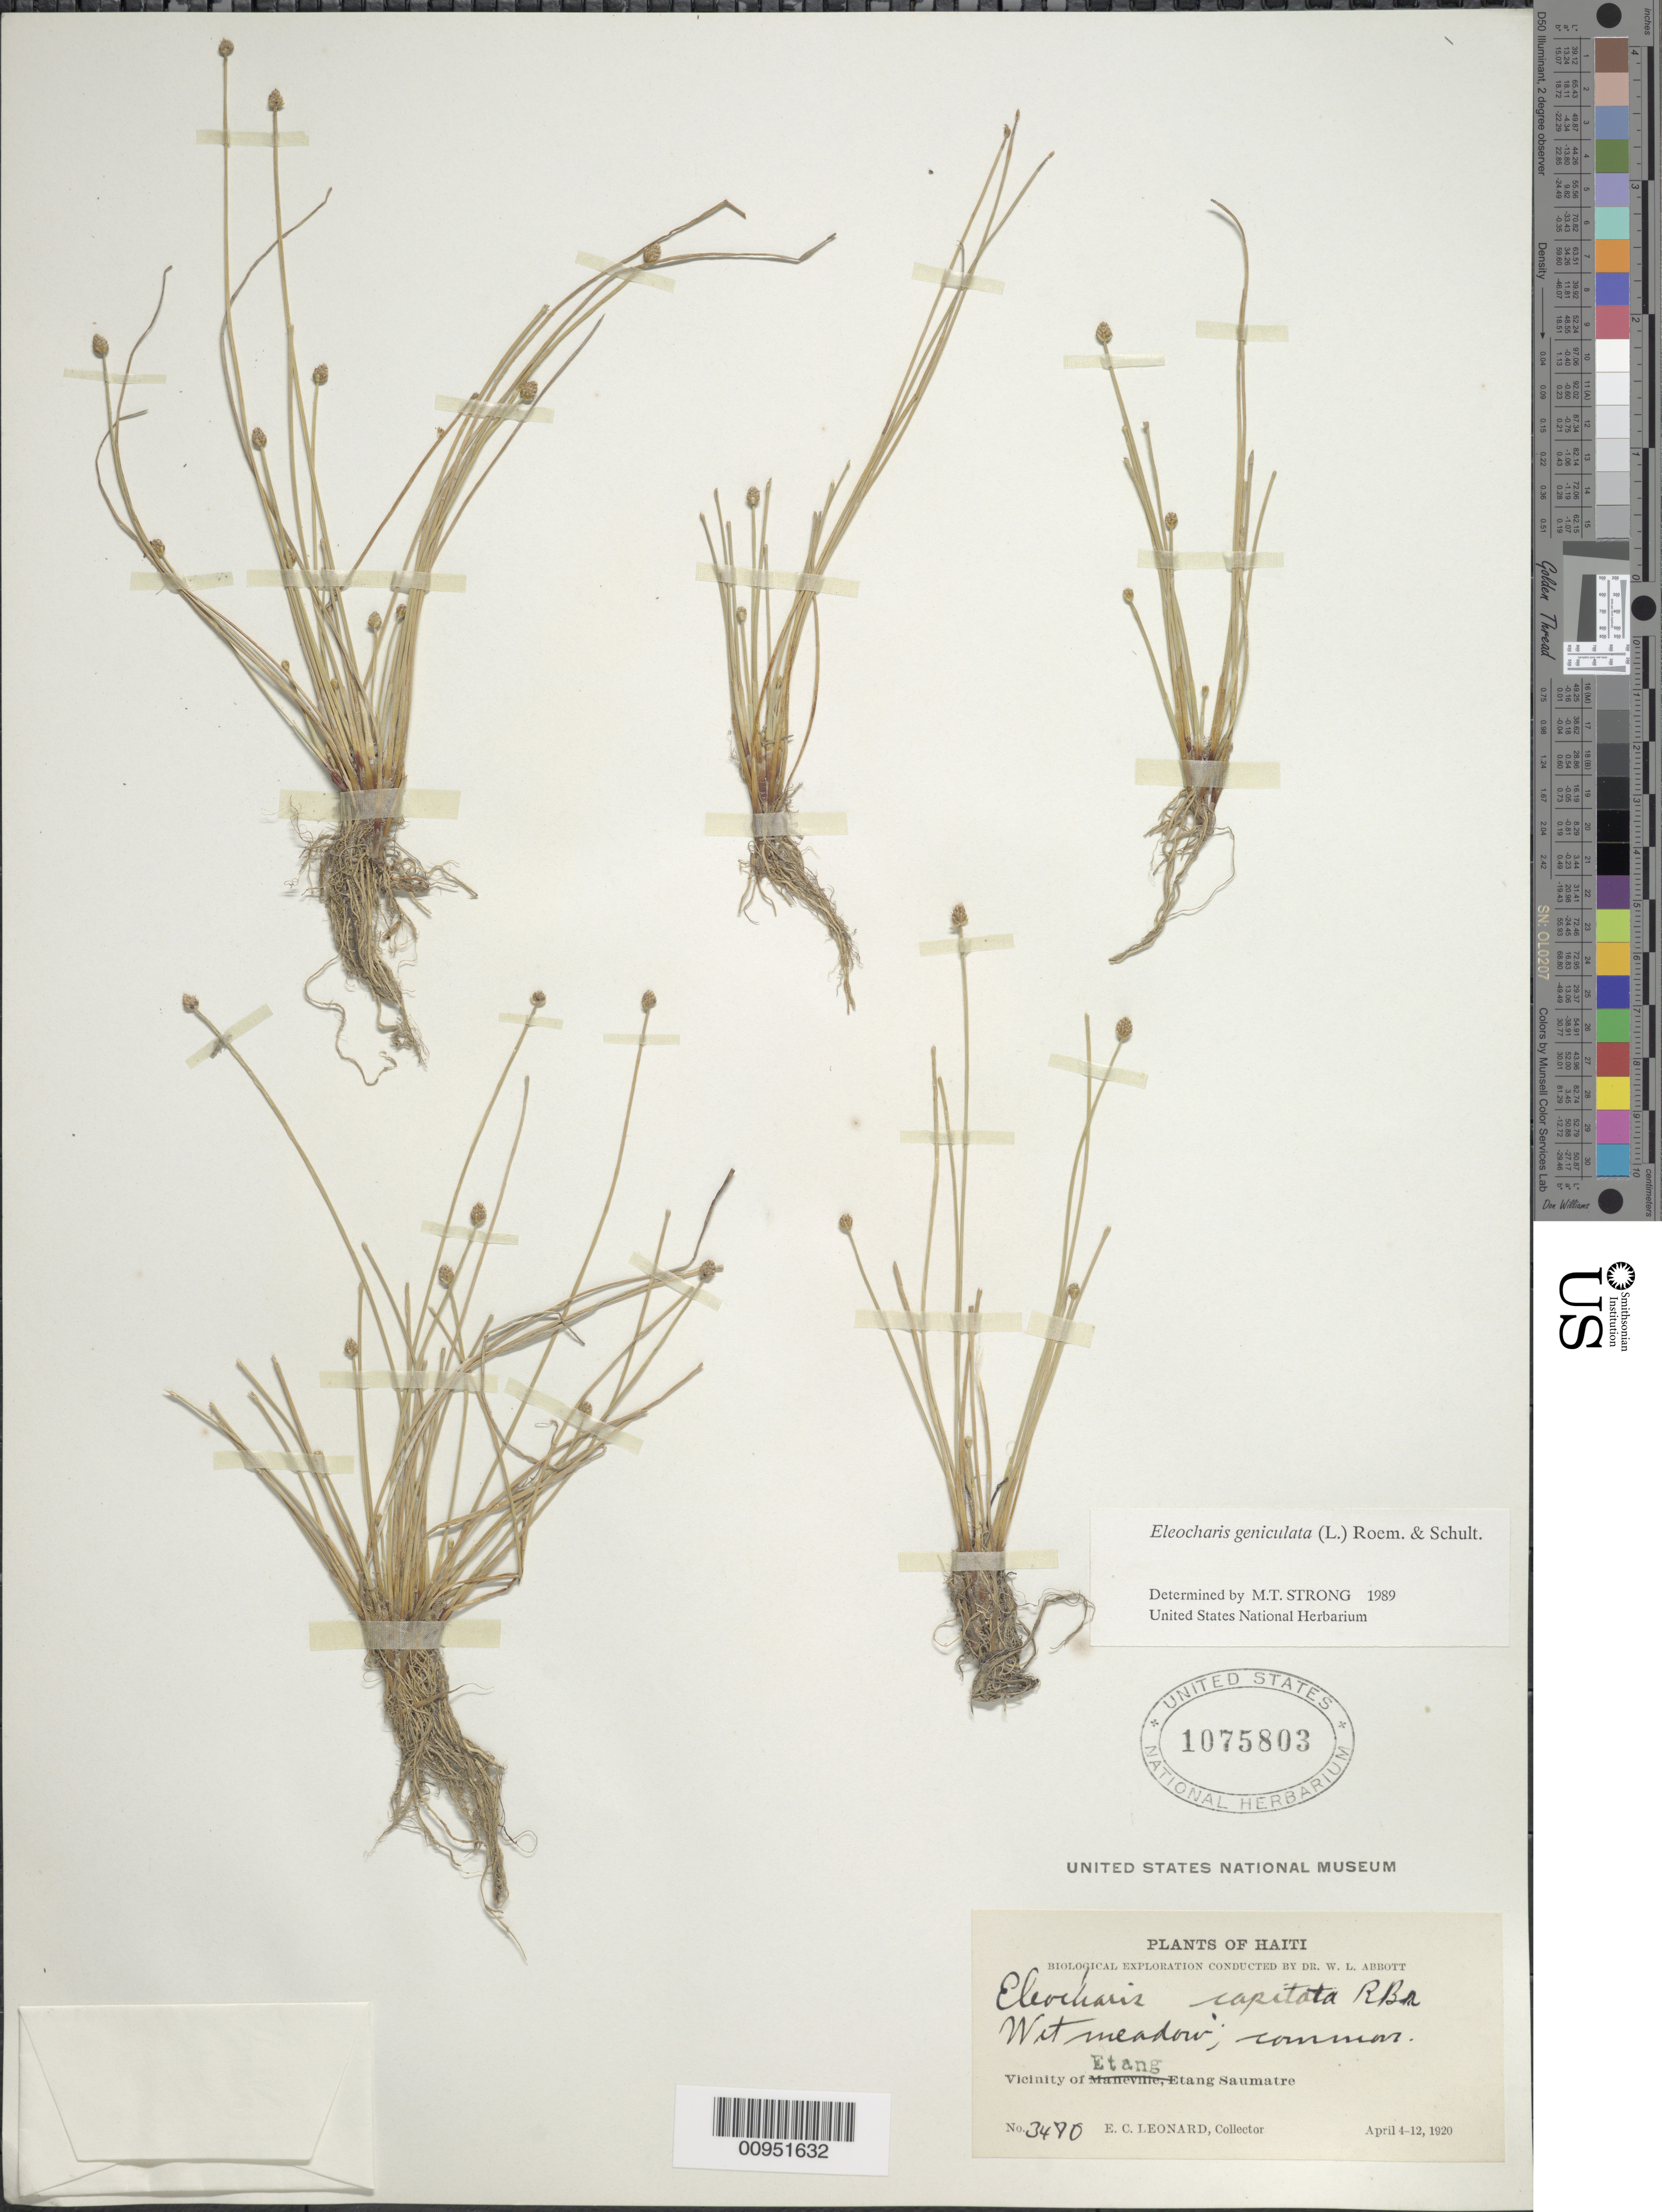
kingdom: Plantae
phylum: Tracheophyta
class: Liliopsida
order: Poales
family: Cyperaceae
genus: Eleocharis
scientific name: Eleocharis geniculata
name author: (L.) Roem. & Schult.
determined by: Strong, M. T., (US), Smithsonian Institution - National Museum of Natural History (UNITED STATES)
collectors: E. C. Leonard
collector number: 3480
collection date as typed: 04 Apr 1920 to 12 Apr 1920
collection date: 1920-04-04/1920-04-12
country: Haiti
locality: Vicinity of Etang, Etang Saumatre, meadow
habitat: Wet meadow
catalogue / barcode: US 1075803